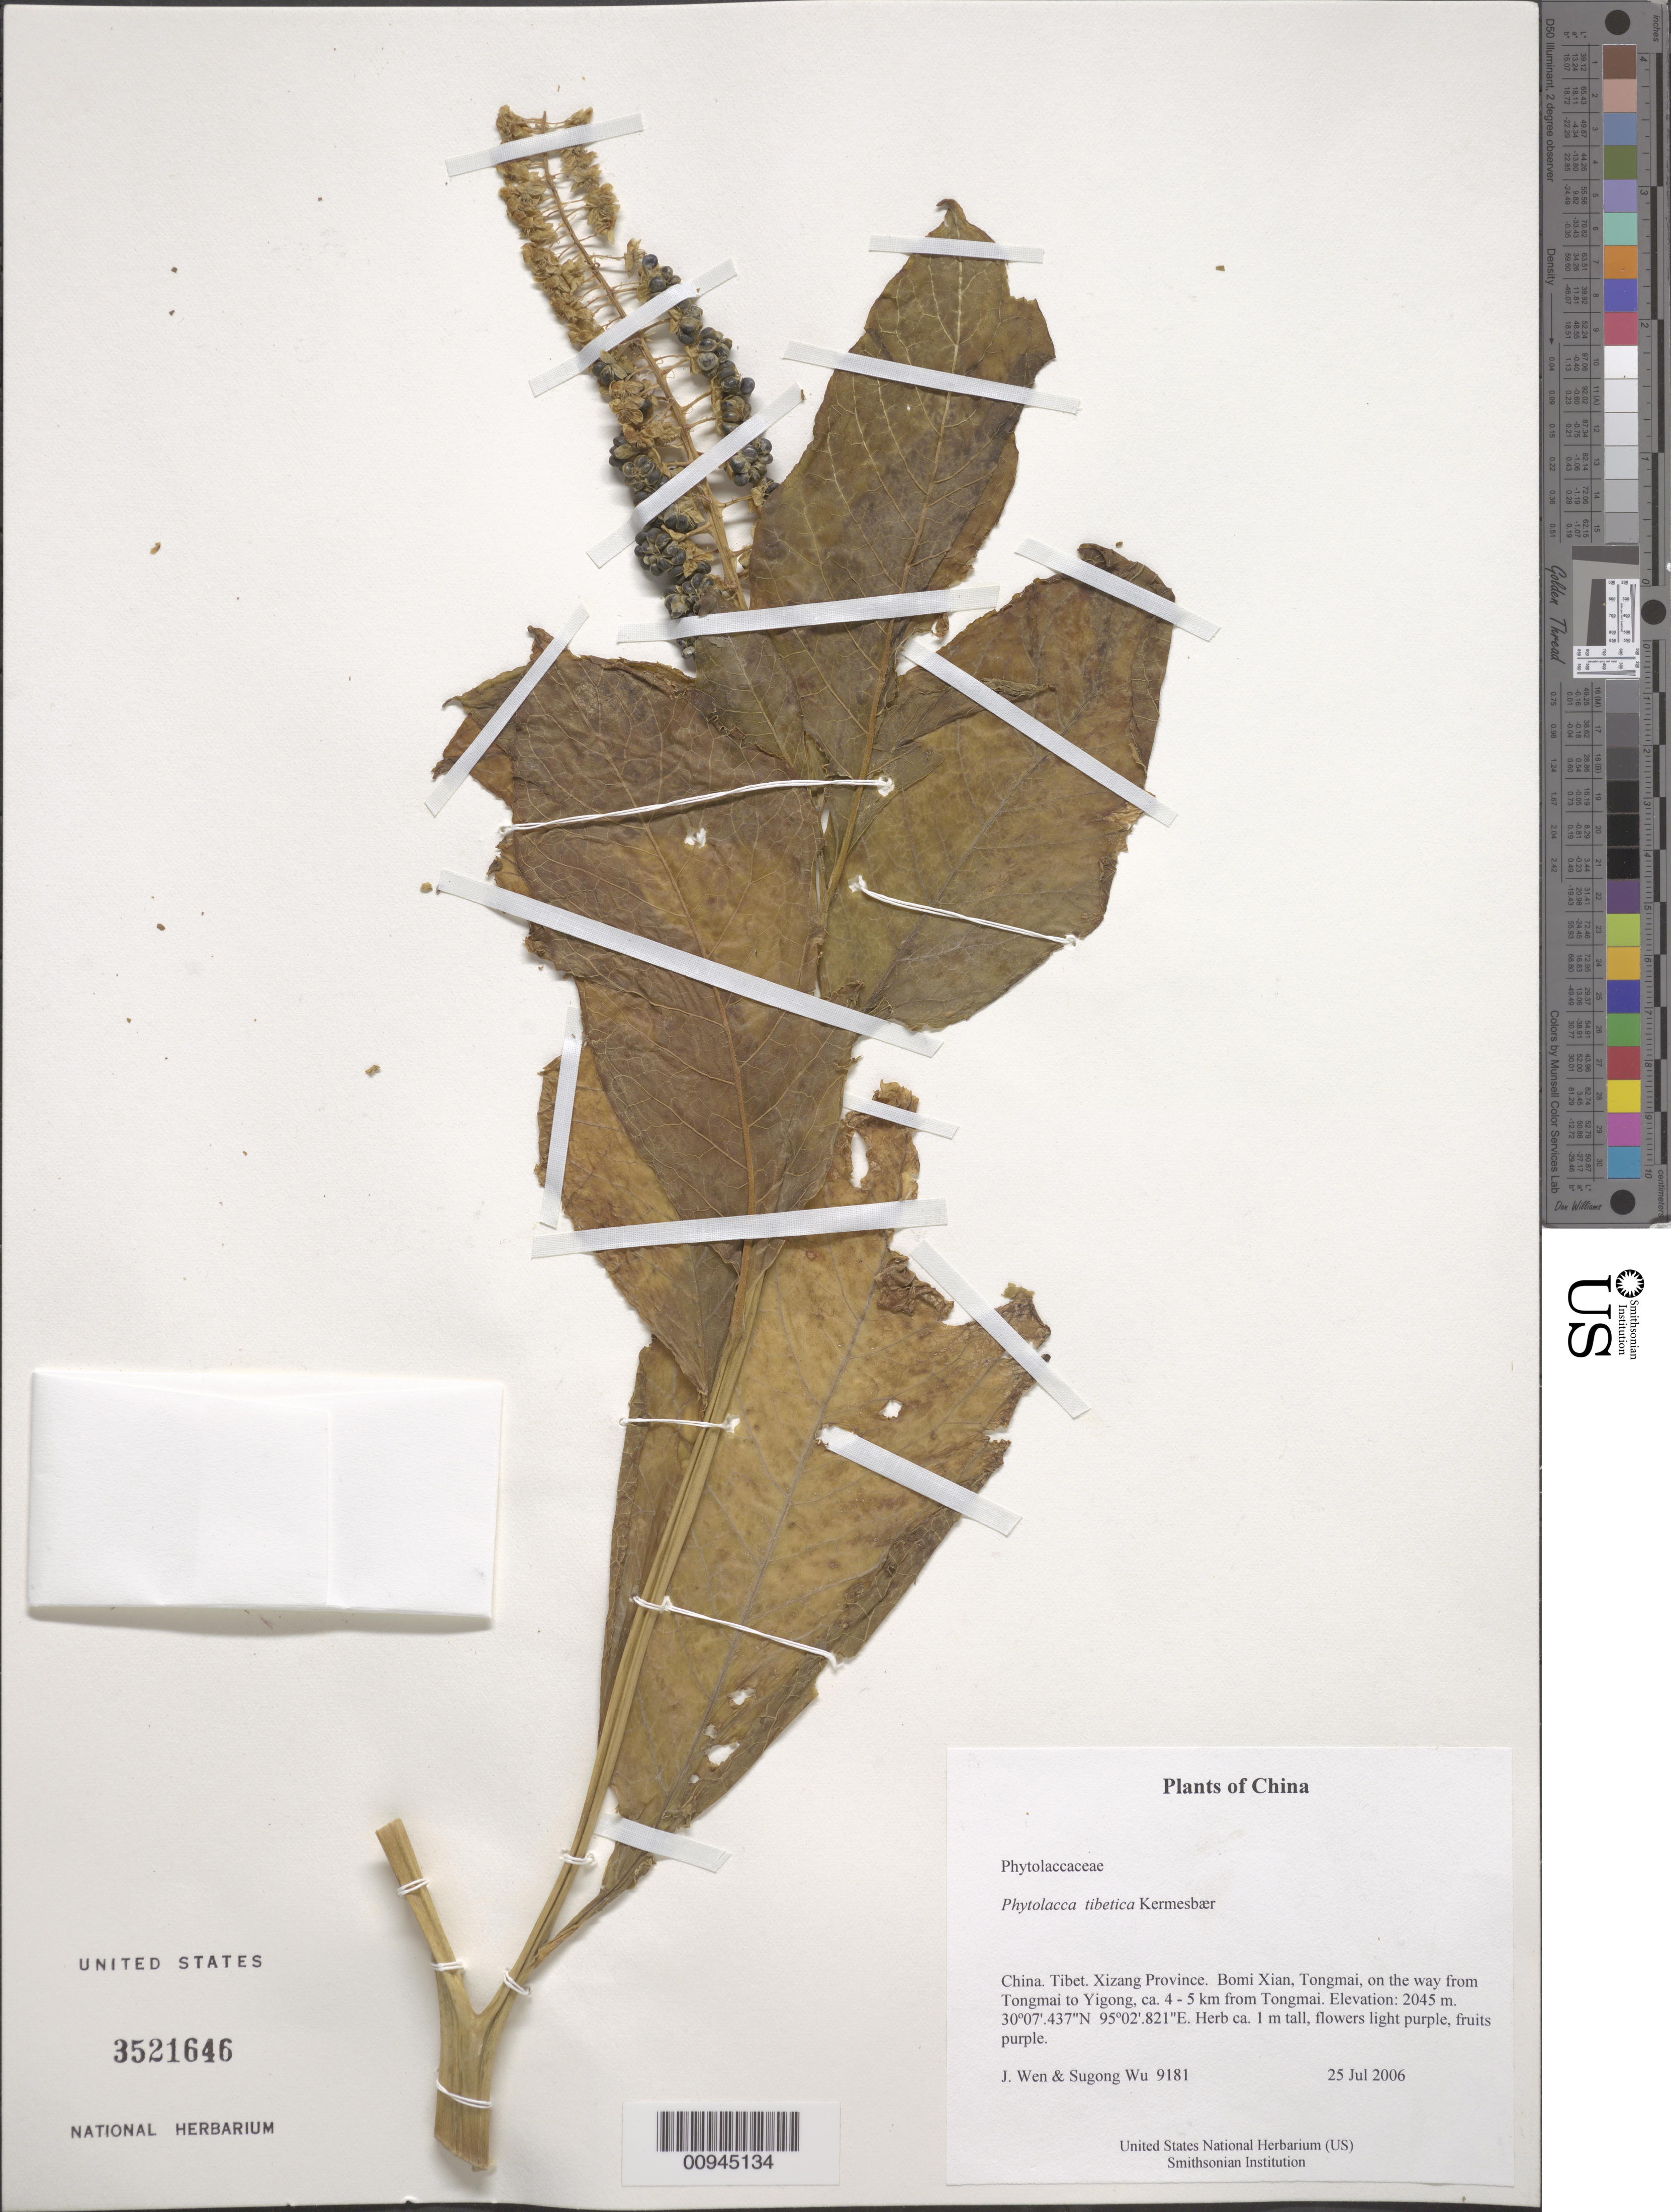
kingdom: Plantae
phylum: Tracheophyta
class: Magnoliopsida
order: Caryophyllales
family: Phytolaccaceae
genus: Phytolacca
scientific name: Phytolacca tibetica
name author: Kermesbær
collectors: J. Wen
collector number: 9181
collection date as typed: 25 Jul 2006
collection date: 2006-07-25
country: China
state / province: Xizang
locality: Xizang Province. Bomi Xian, Tongmai, on the way from Tongmai to Yigong, ca. 4 - 5 km from Tongmai.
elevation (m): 2045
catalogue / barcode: US 3521646